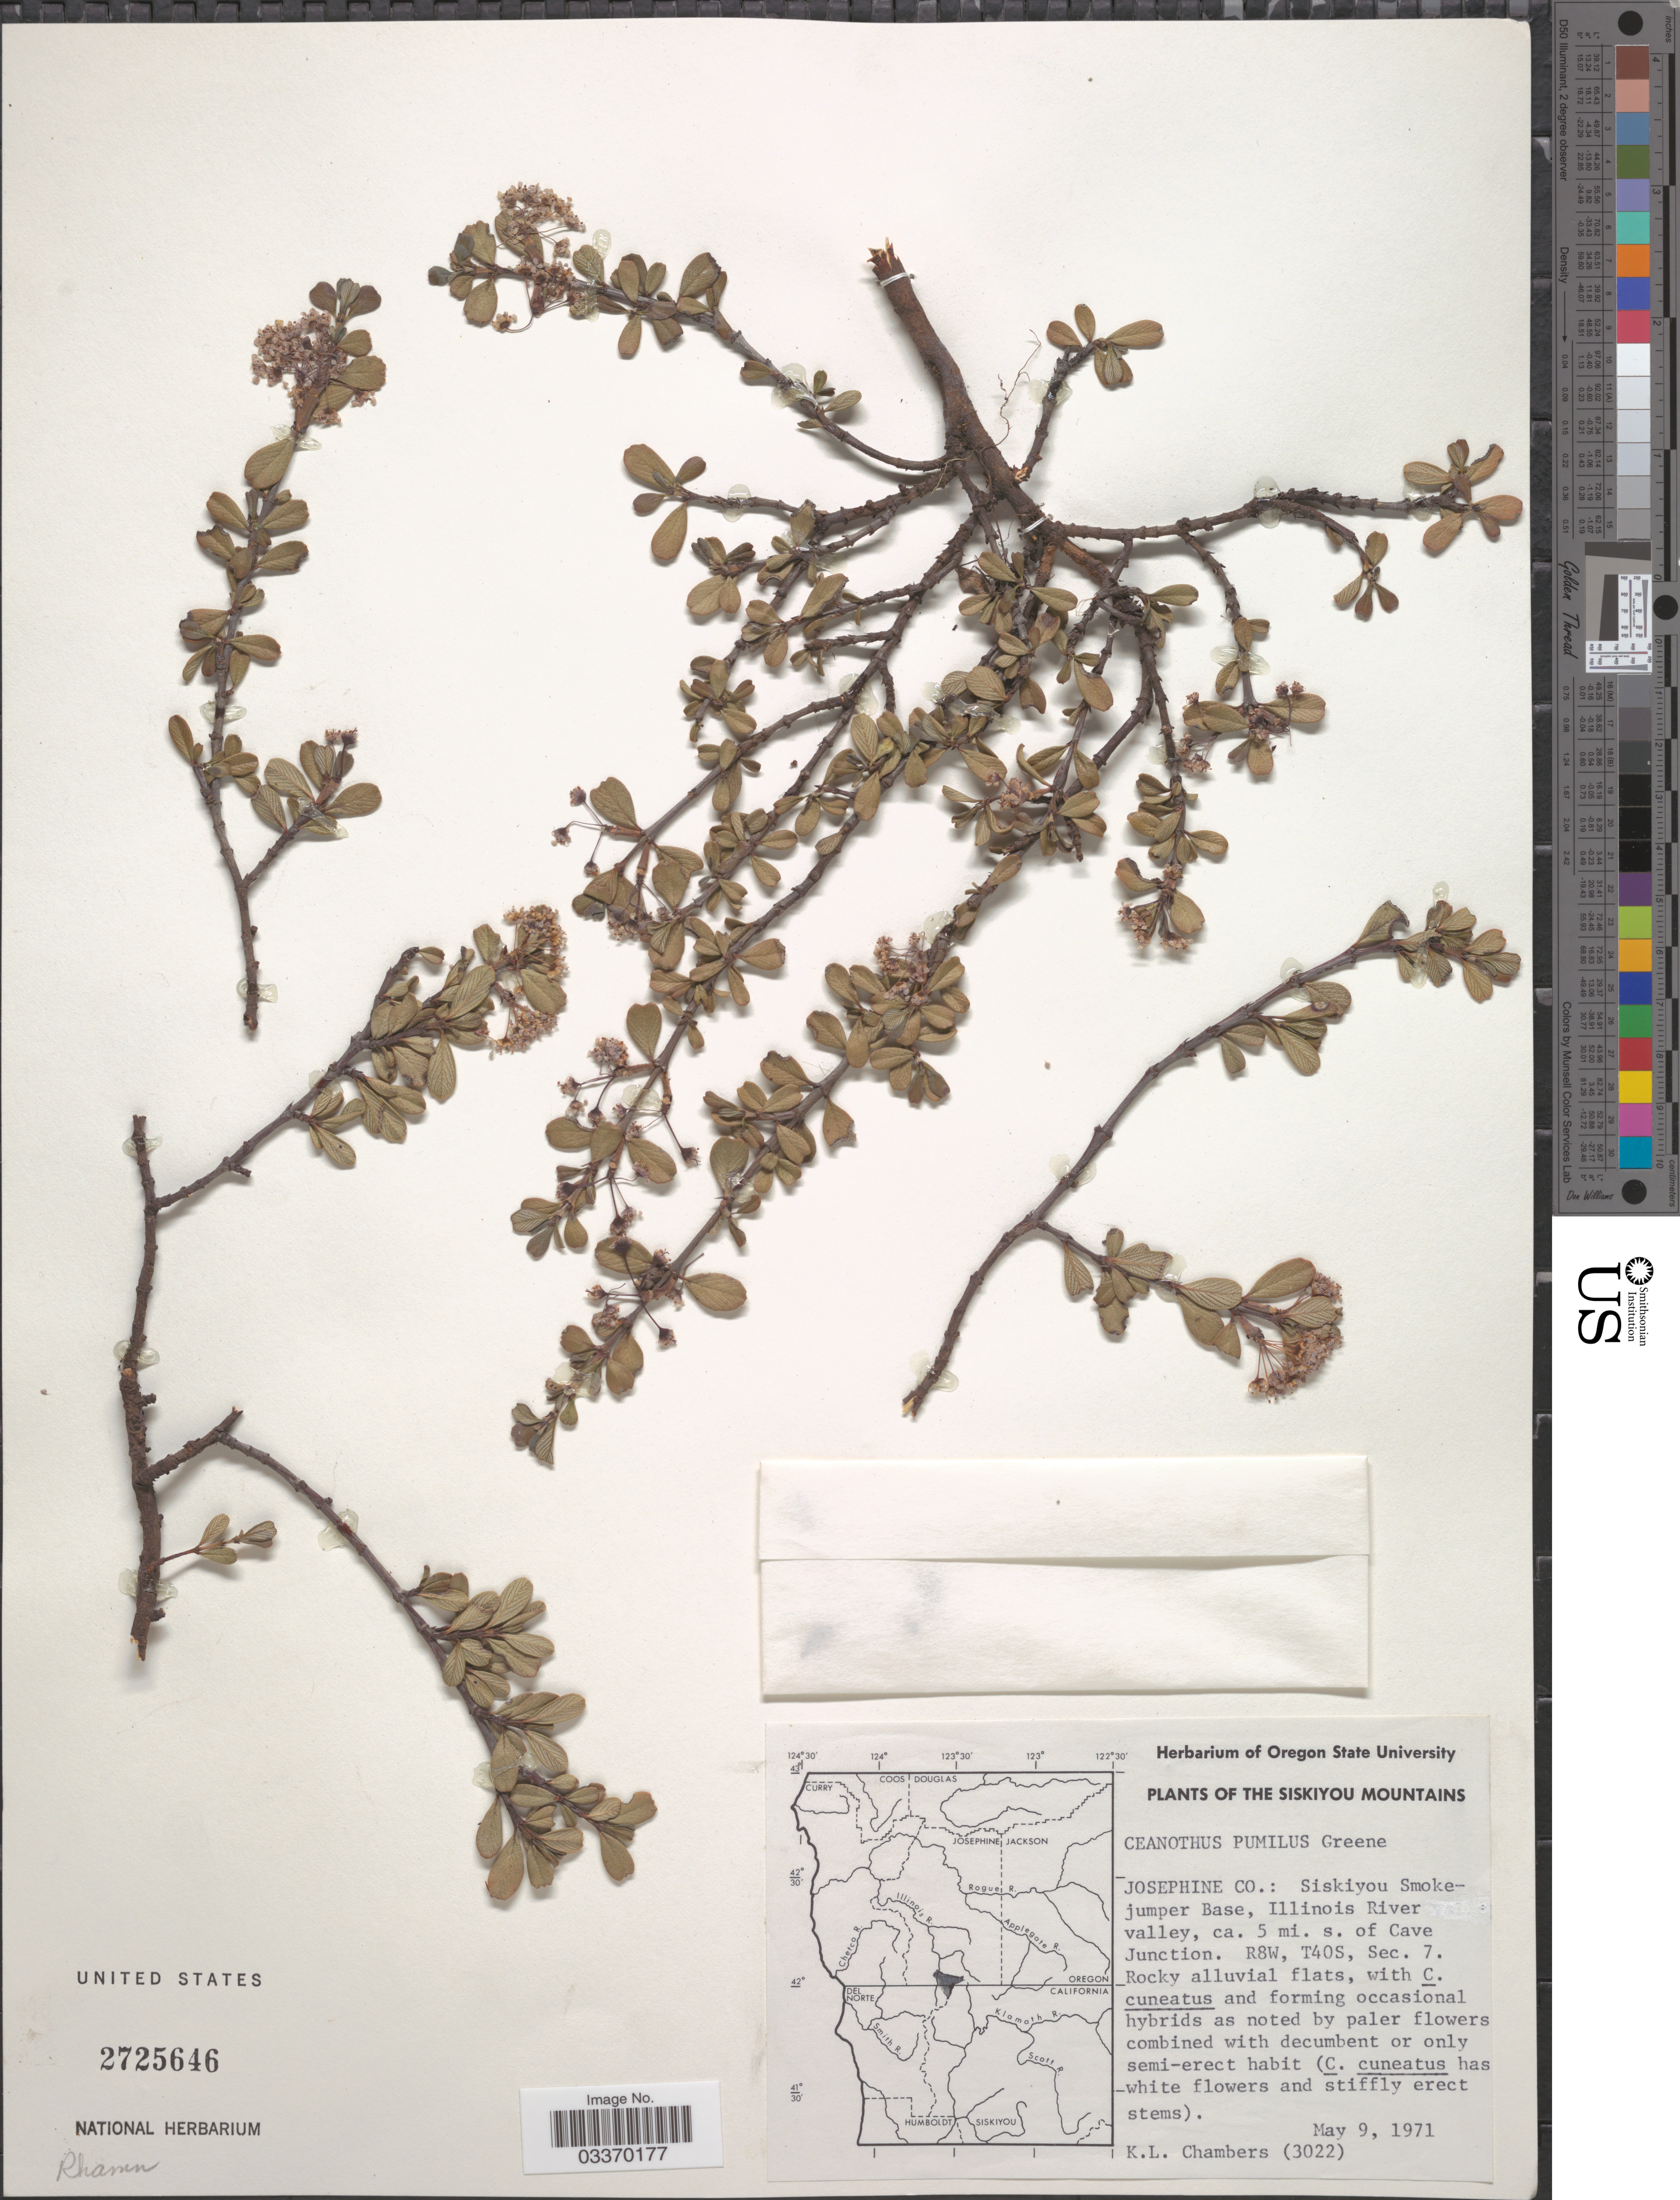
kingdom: Plantae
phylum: Tracheophyta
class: Magnoliopsida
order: Rosales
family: Rhamnaceae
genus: Ceanothus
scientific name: Ceanothus pumilus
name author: Greene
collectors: K. Chambers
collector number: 3022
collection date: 1971-05-09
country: United States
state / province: Oregon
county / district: Josephine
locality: The Siskiyou Mountains, Josephine Co.: Siskiyou Smoke-jumper Base, Illinois River valley, ca. 5 mi. s. of Cave Junction. R8W, T40S, Sec. 7.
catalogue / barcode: US 2725646